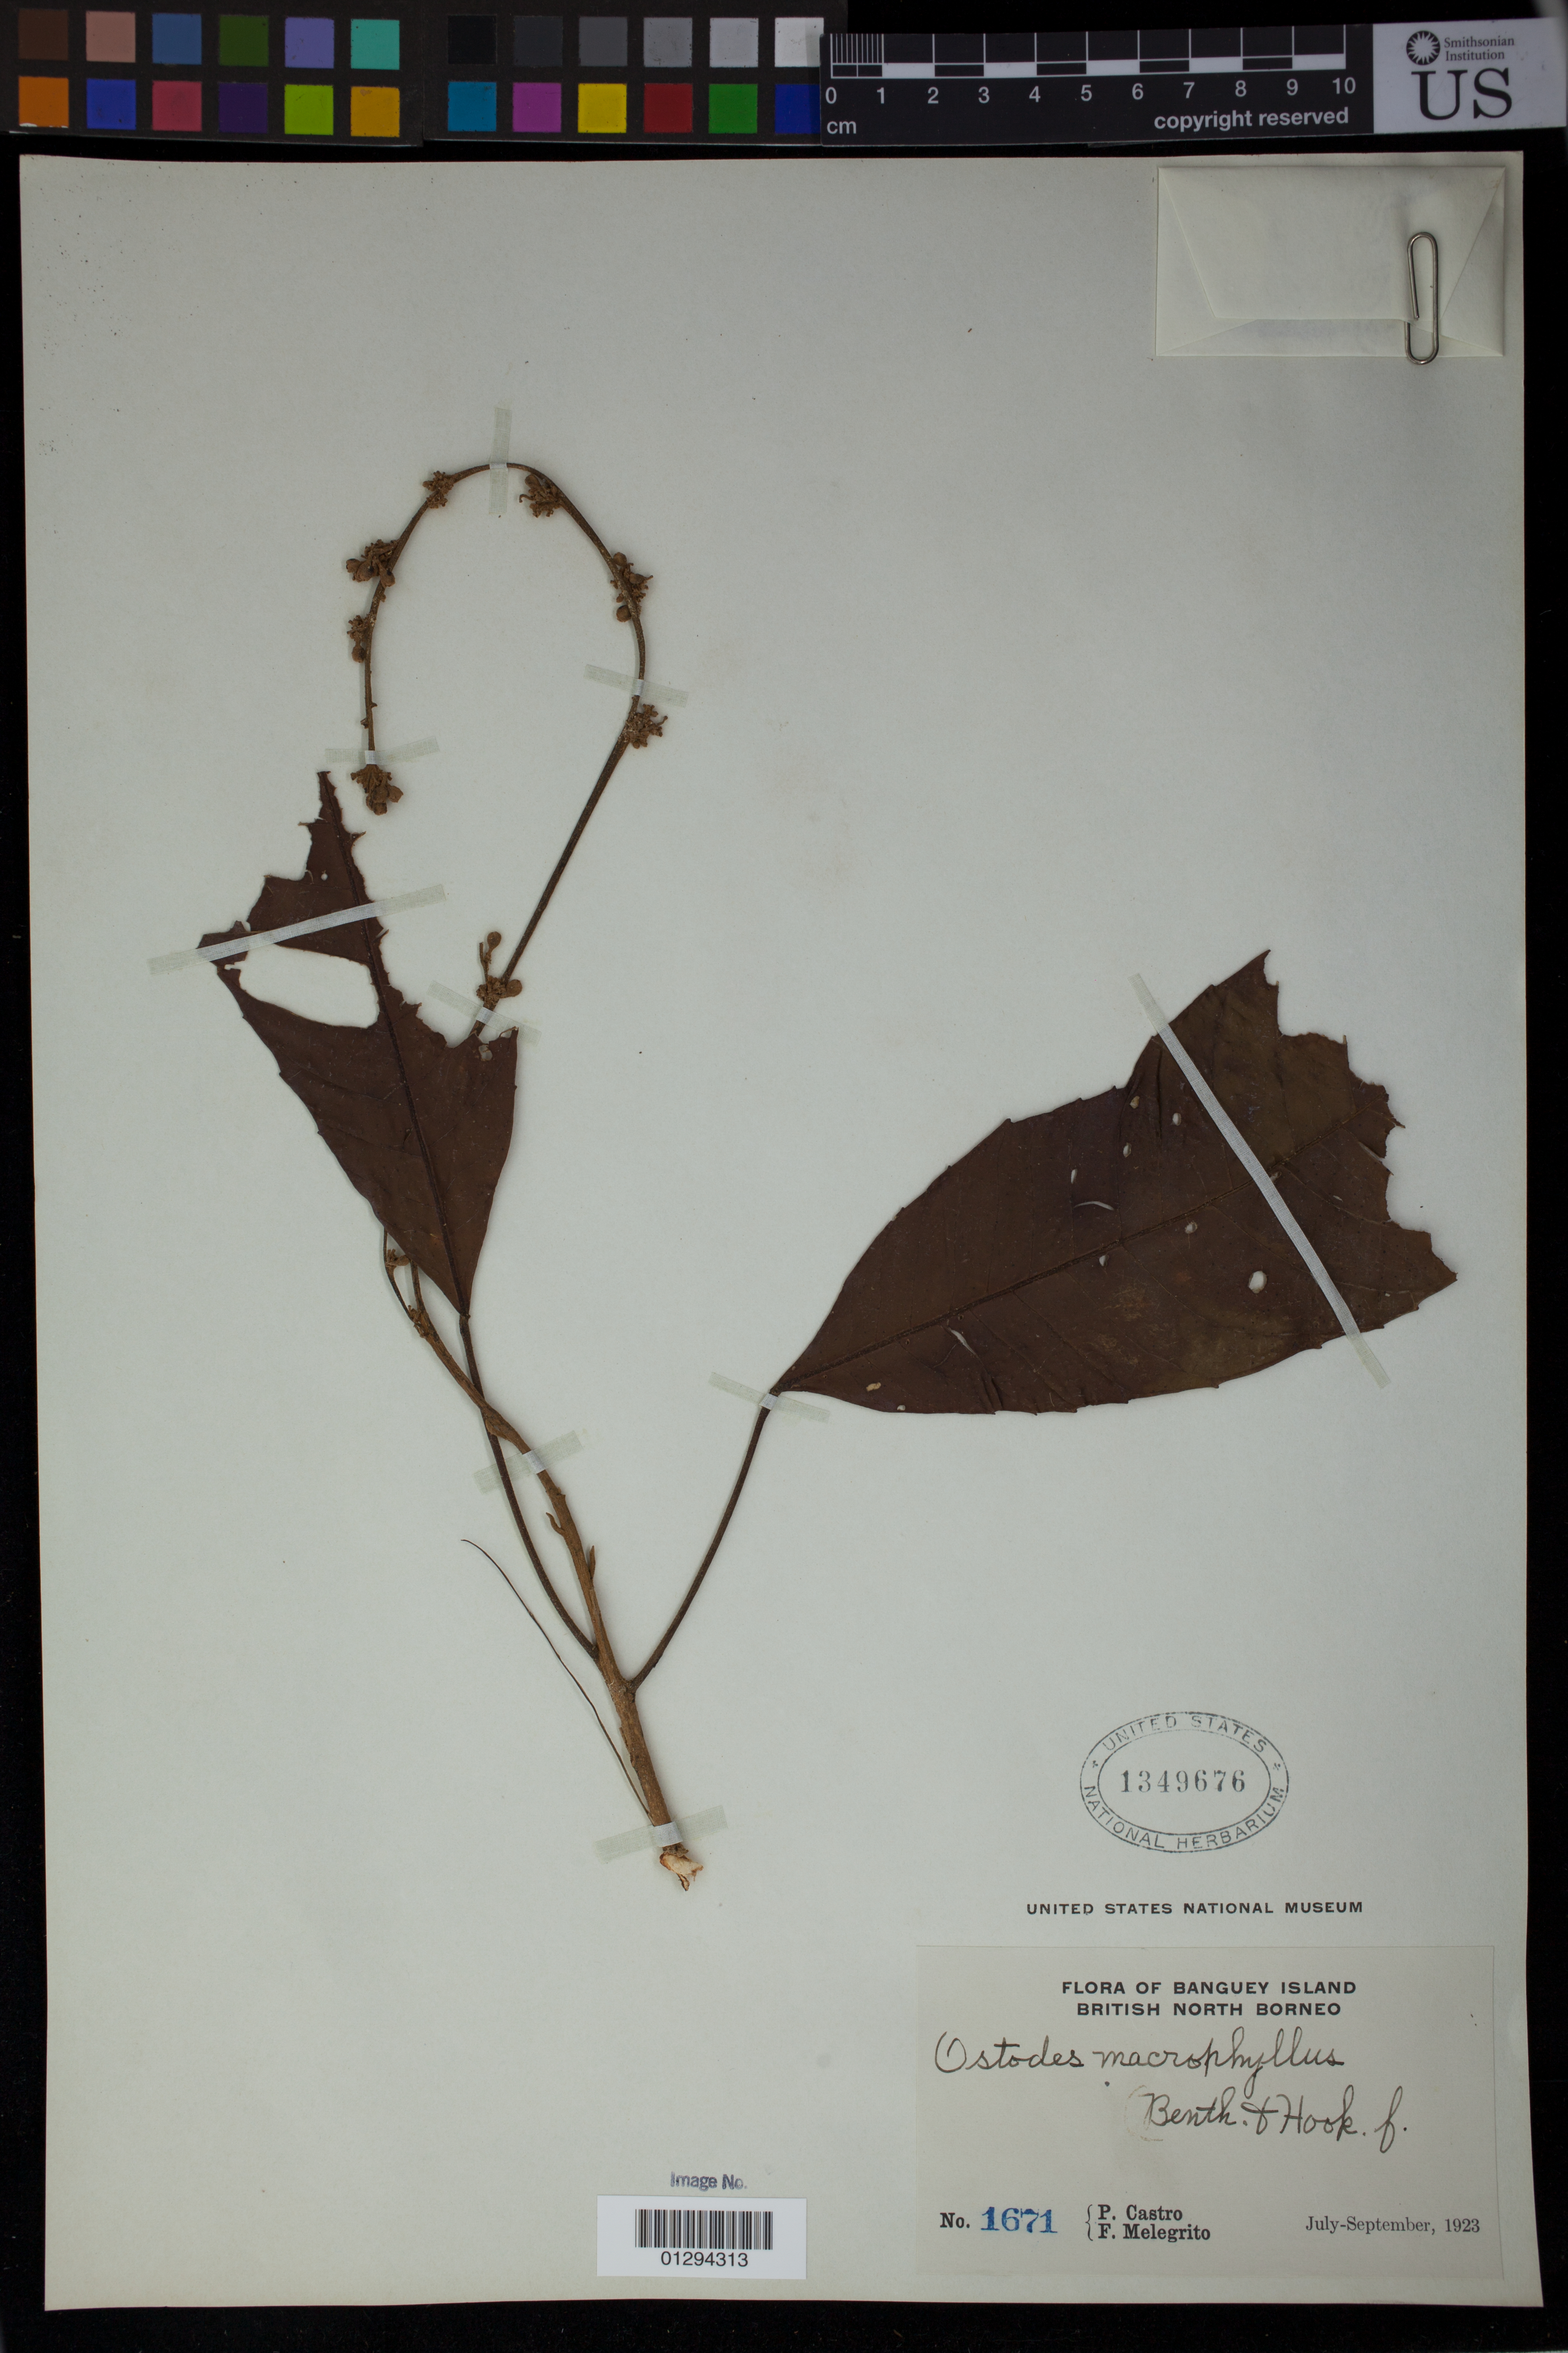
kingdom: Plantae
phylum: Tracheophyta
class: Magnoliopsida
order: Malpighiales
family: Euphorbiaceae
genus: Fahrenheitia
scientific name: Fahrenheitia pendula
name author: (Hassk.) Airy Shaw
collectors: P. Castro & F. Melegrito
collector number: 1671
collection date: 1923-07/1923-09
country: Malaysia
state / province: Sabah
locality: Banguey Island, British North Borneo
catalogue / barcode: US 1349676